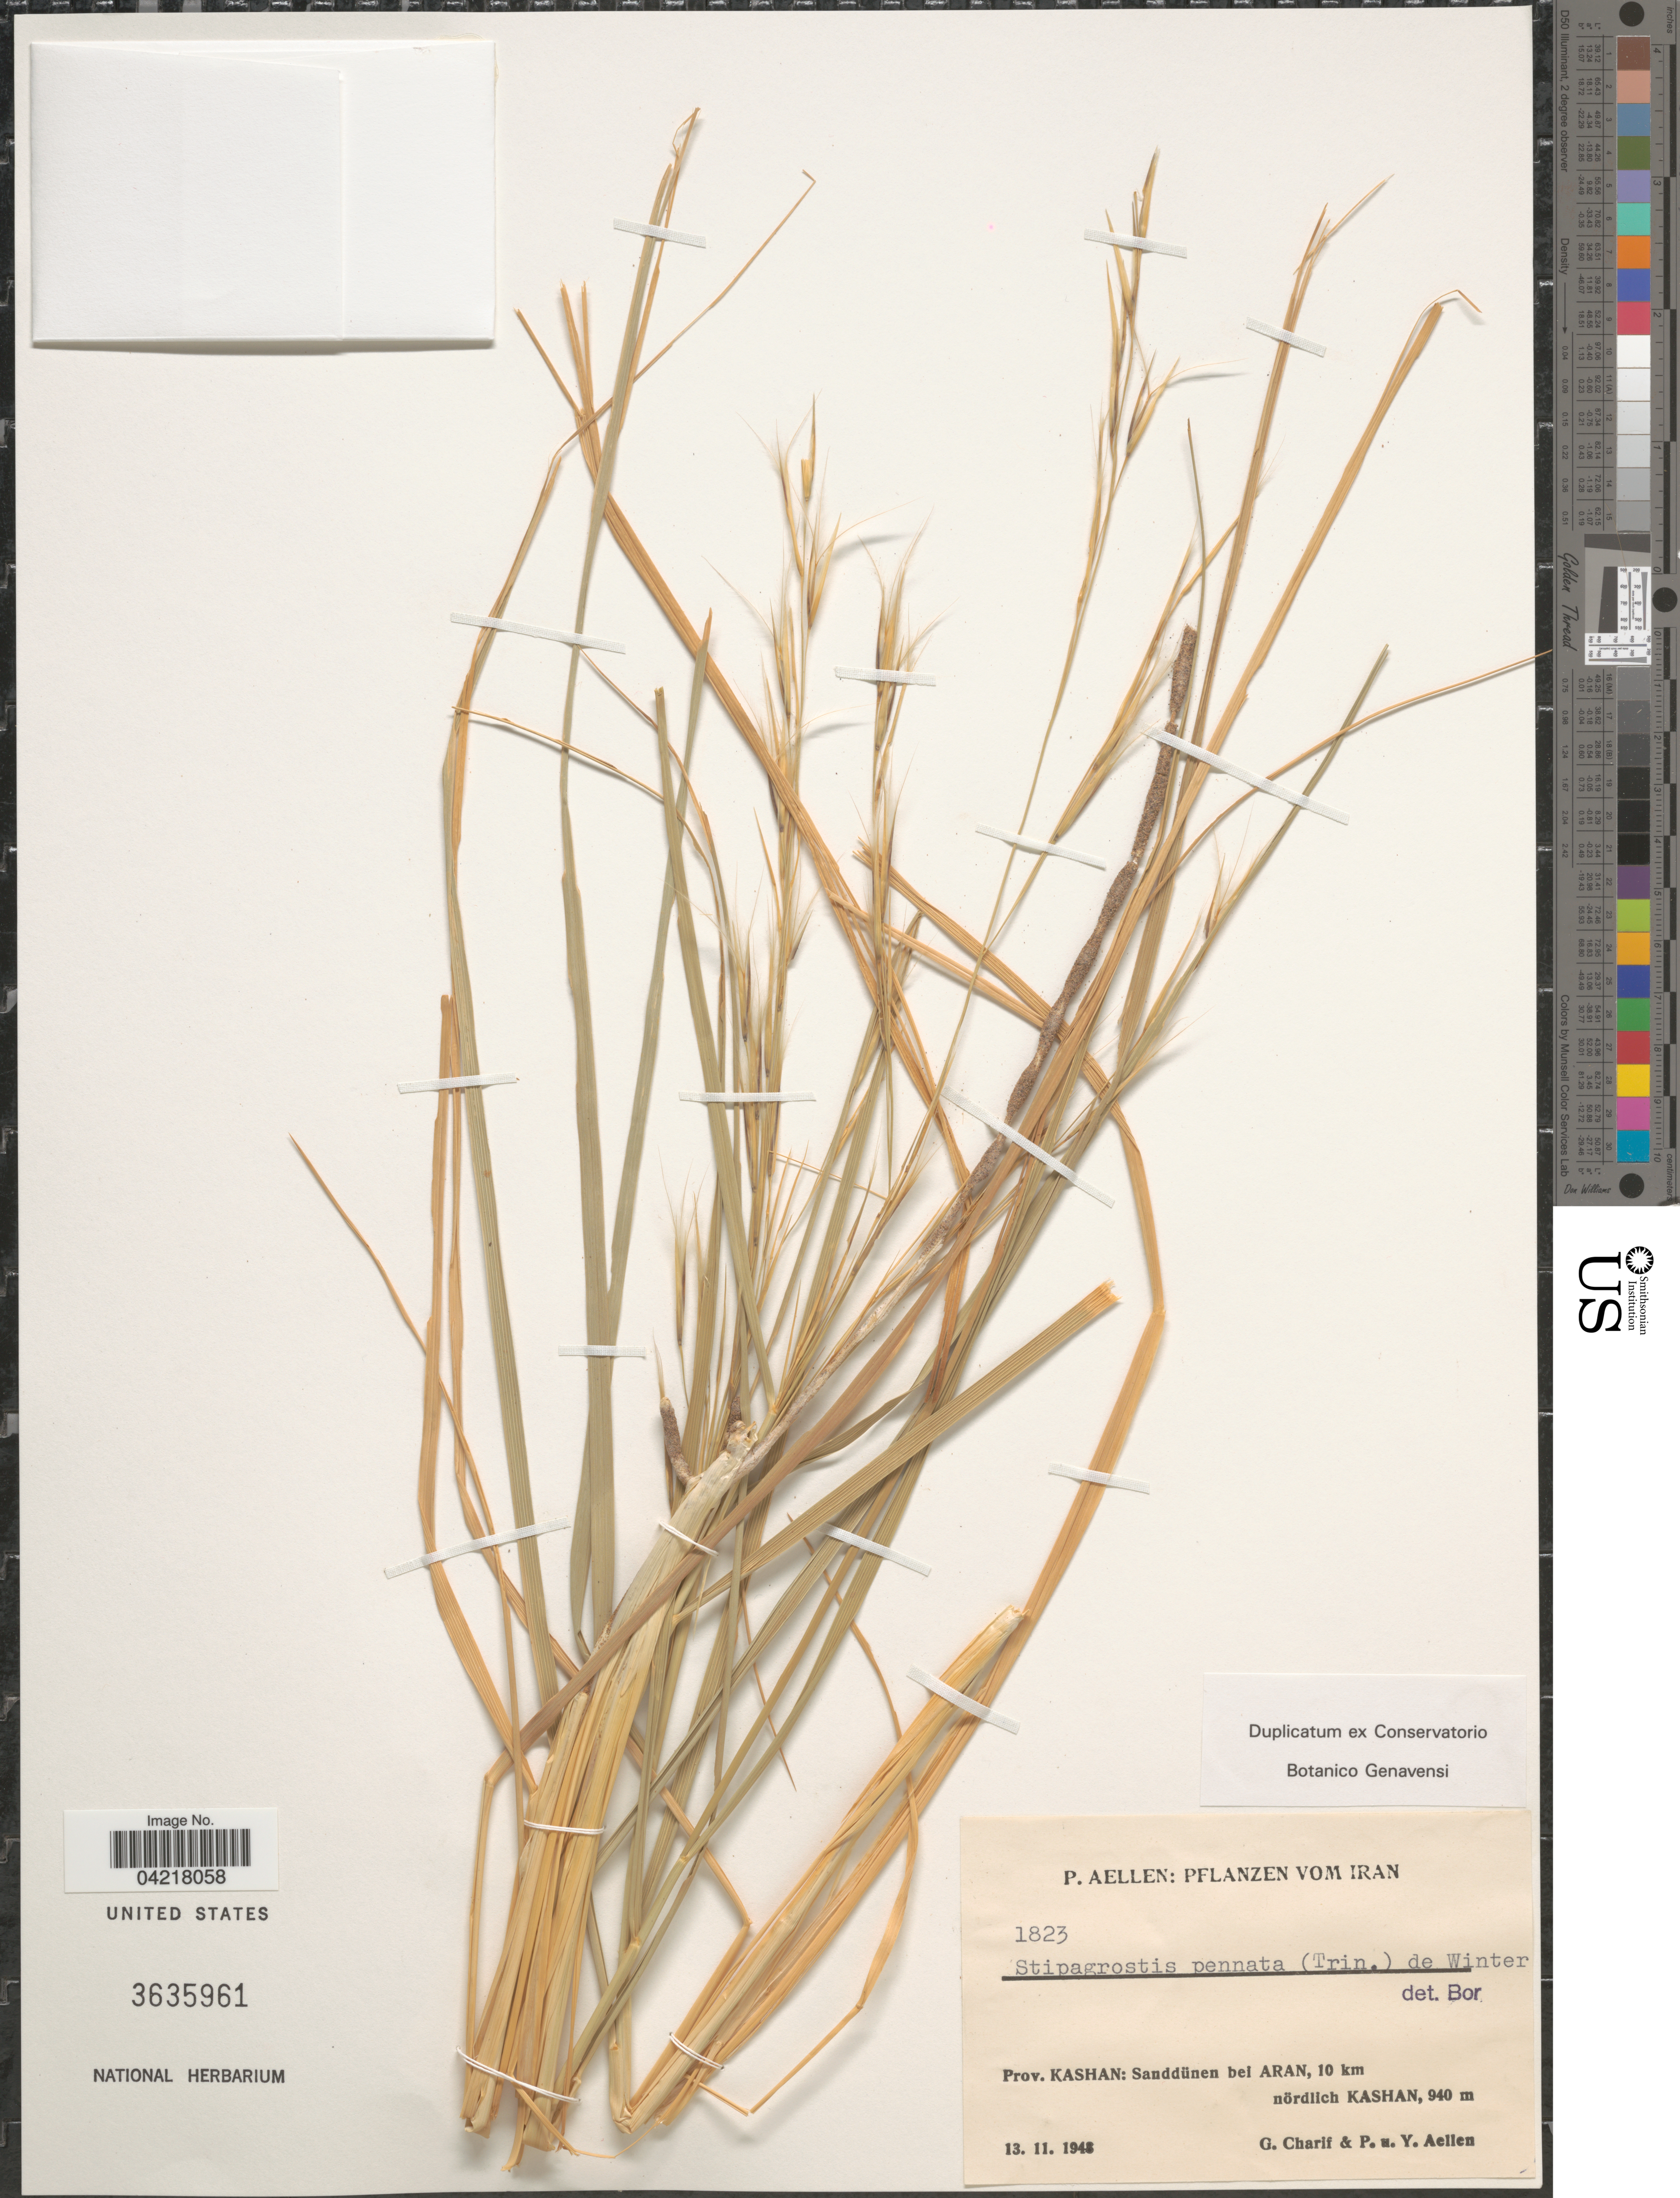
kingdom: Plantae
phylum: Tracheophyta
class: Liliopsida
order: Poales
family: Poaceae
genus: Stipagrostis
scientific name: Stipagrostis pennata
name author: (Trin.) De Winter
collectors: G. Charif, P. Aellen & Y. Aellen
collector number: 1823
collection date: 1948-11-13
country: Iran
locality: Prov. Kashan: Sanddünen bei Aran, 10 km nördlich Kashan.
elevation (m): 940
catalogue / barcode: US 3635961